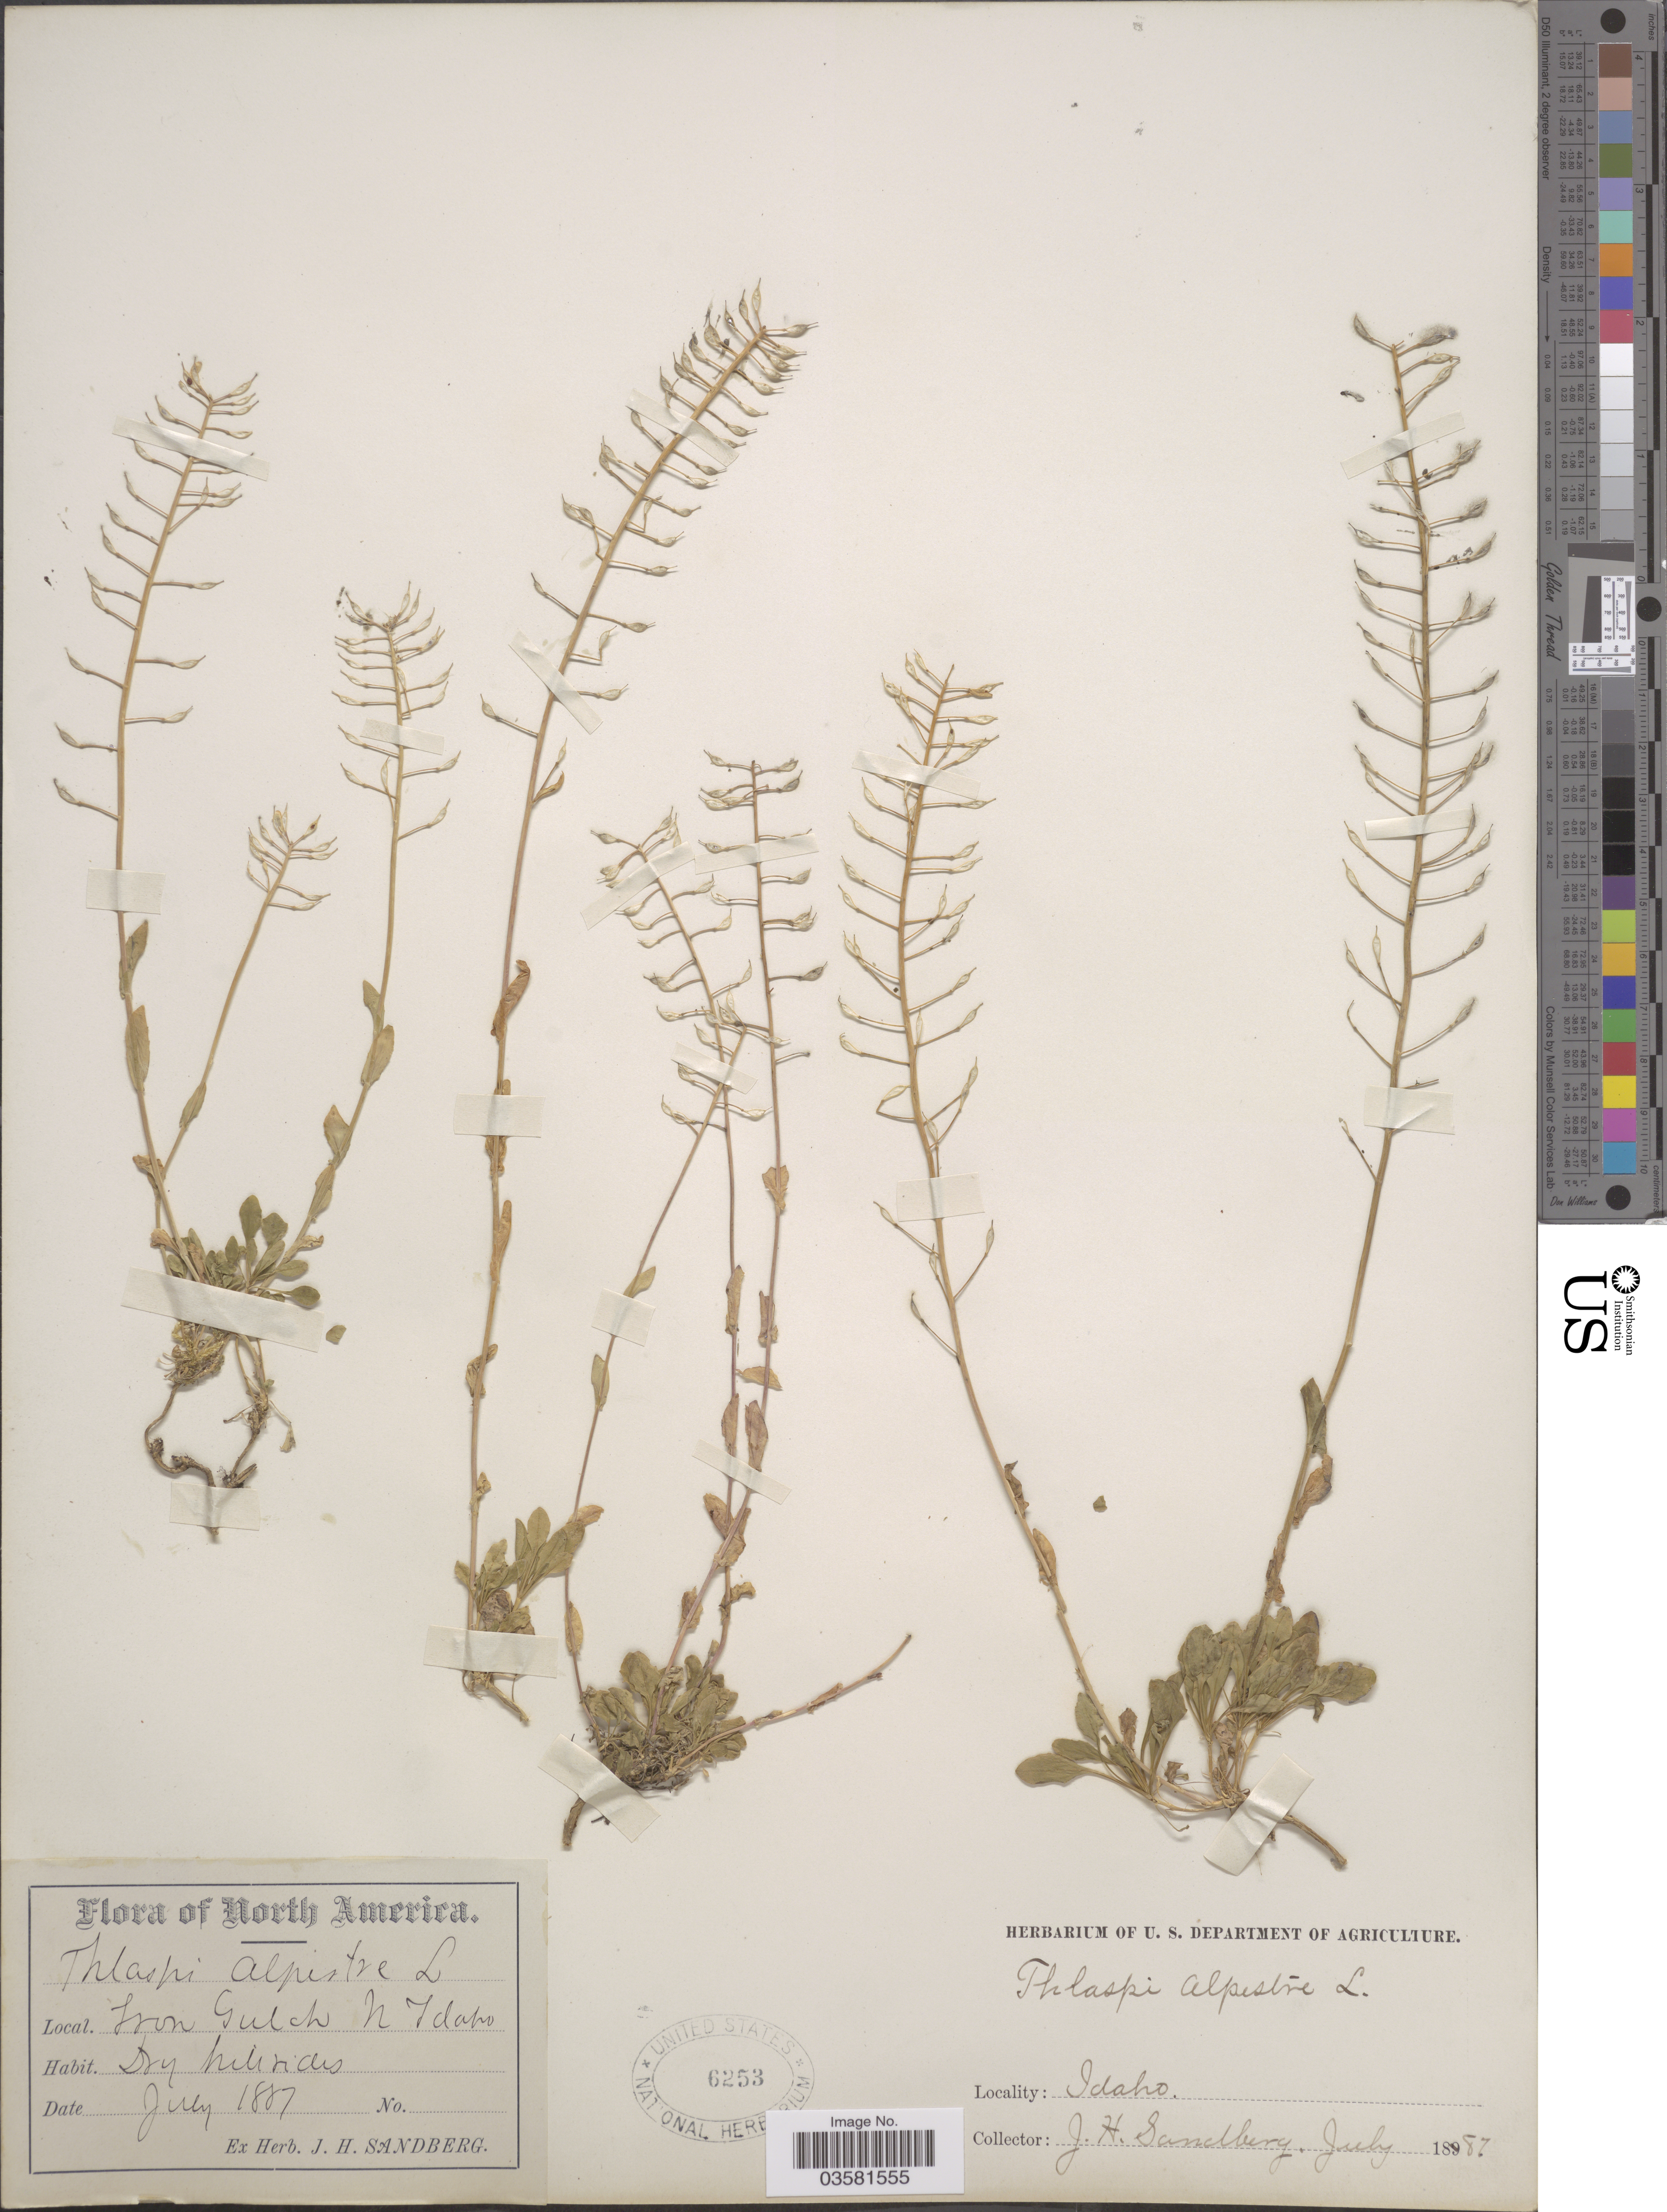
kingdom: Plantae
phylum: Tracheophyta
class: Magnoliopsida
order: Brassicales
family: Brassicaceae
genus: Thlaspi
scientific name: Thlaspi fendleri var. glaucum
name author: (A. Nelson) C.L. Hitchc.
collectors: J. H. Sandberg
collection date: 1887-07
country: United States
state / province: Idaho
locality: Iron Gulch. N Idaho.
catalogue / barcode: US 6253